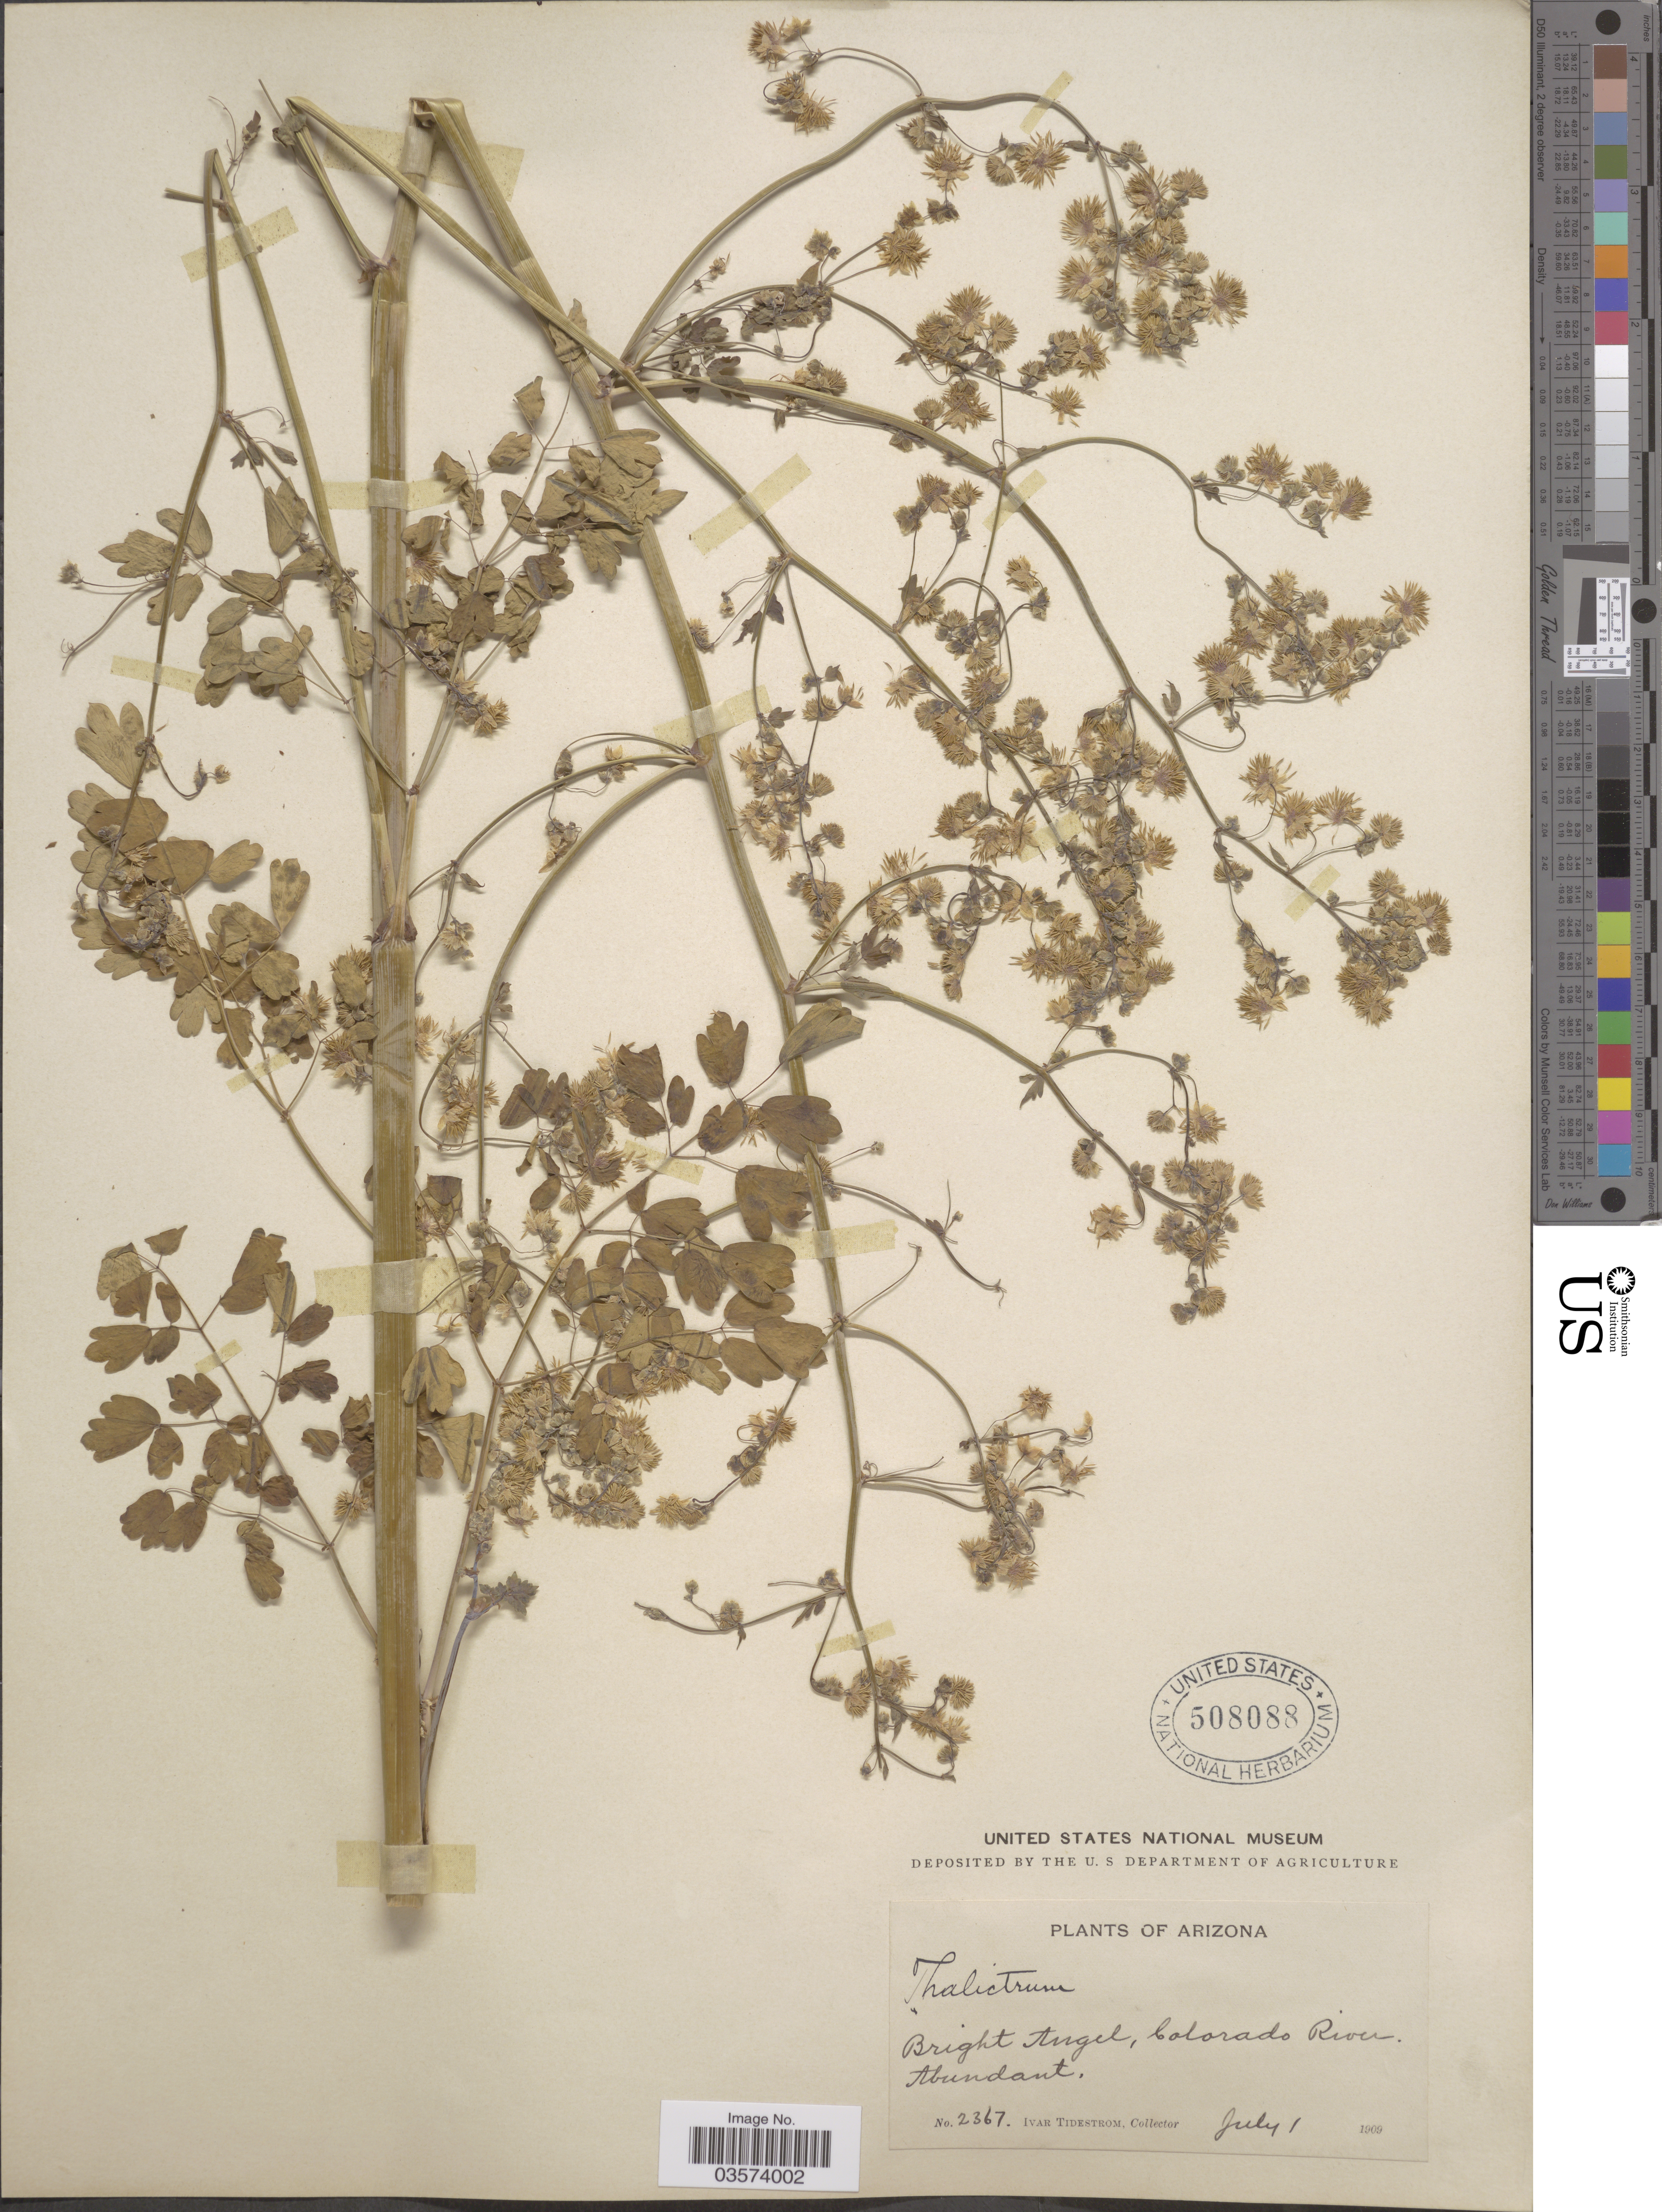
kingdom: Plantae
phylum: Tracheophyta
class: Magnoliopsida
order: Ranunculales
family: Ranunculaceae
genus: Thalictrum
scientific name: Thalictrum fendleri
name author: Engelm. ex A. Gray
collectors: I. F. Tidestrom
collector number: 2367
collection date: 1909-07-01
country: United States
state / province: Arizona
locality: Bright Angel, Colorado River.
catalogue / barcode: US 508088